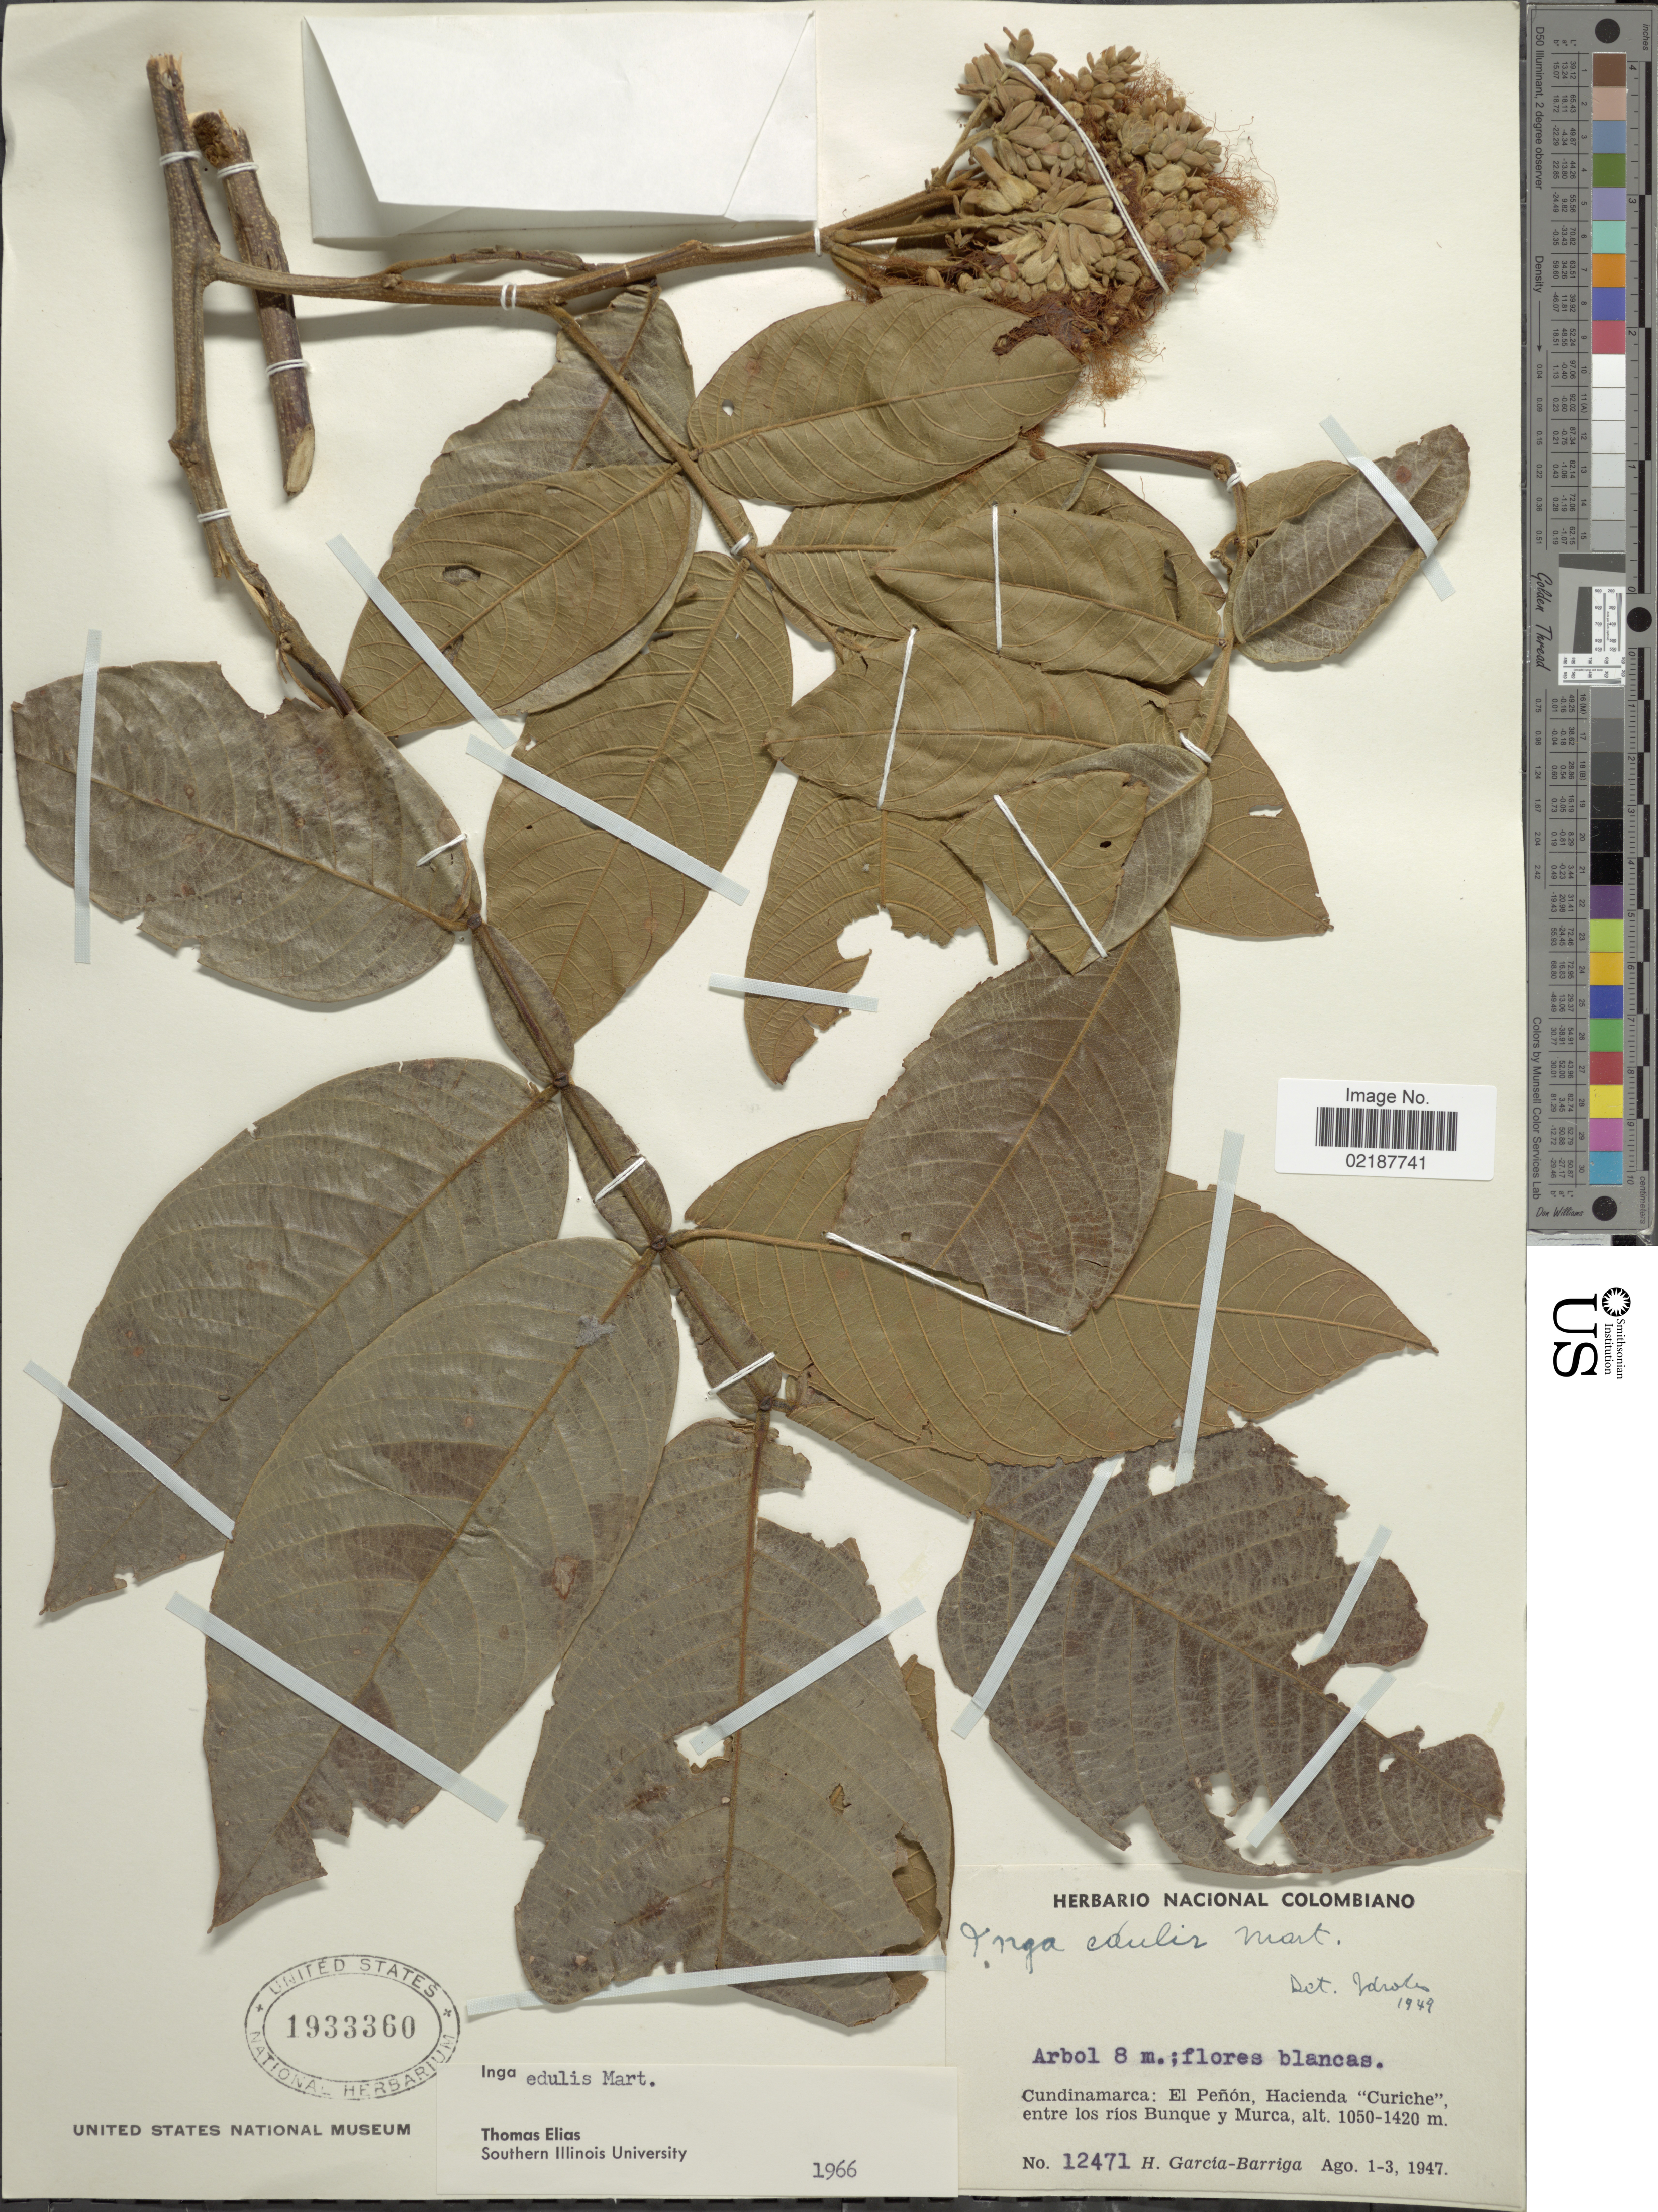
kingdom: Plantae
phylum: Tracheophyta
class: Magnoliopsida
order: Fabales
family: Fabaceae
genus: Inga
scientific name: Inga edulis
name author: Mart.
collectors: H. García Barriga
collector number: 12471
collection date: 1947-08-01/1947-08-03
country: Colombia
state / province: Cundinamarca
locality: El Peñon, Hacienda "Curiche" entre los rios Bunque y Murca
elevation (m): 1050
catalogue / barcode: US 1933360